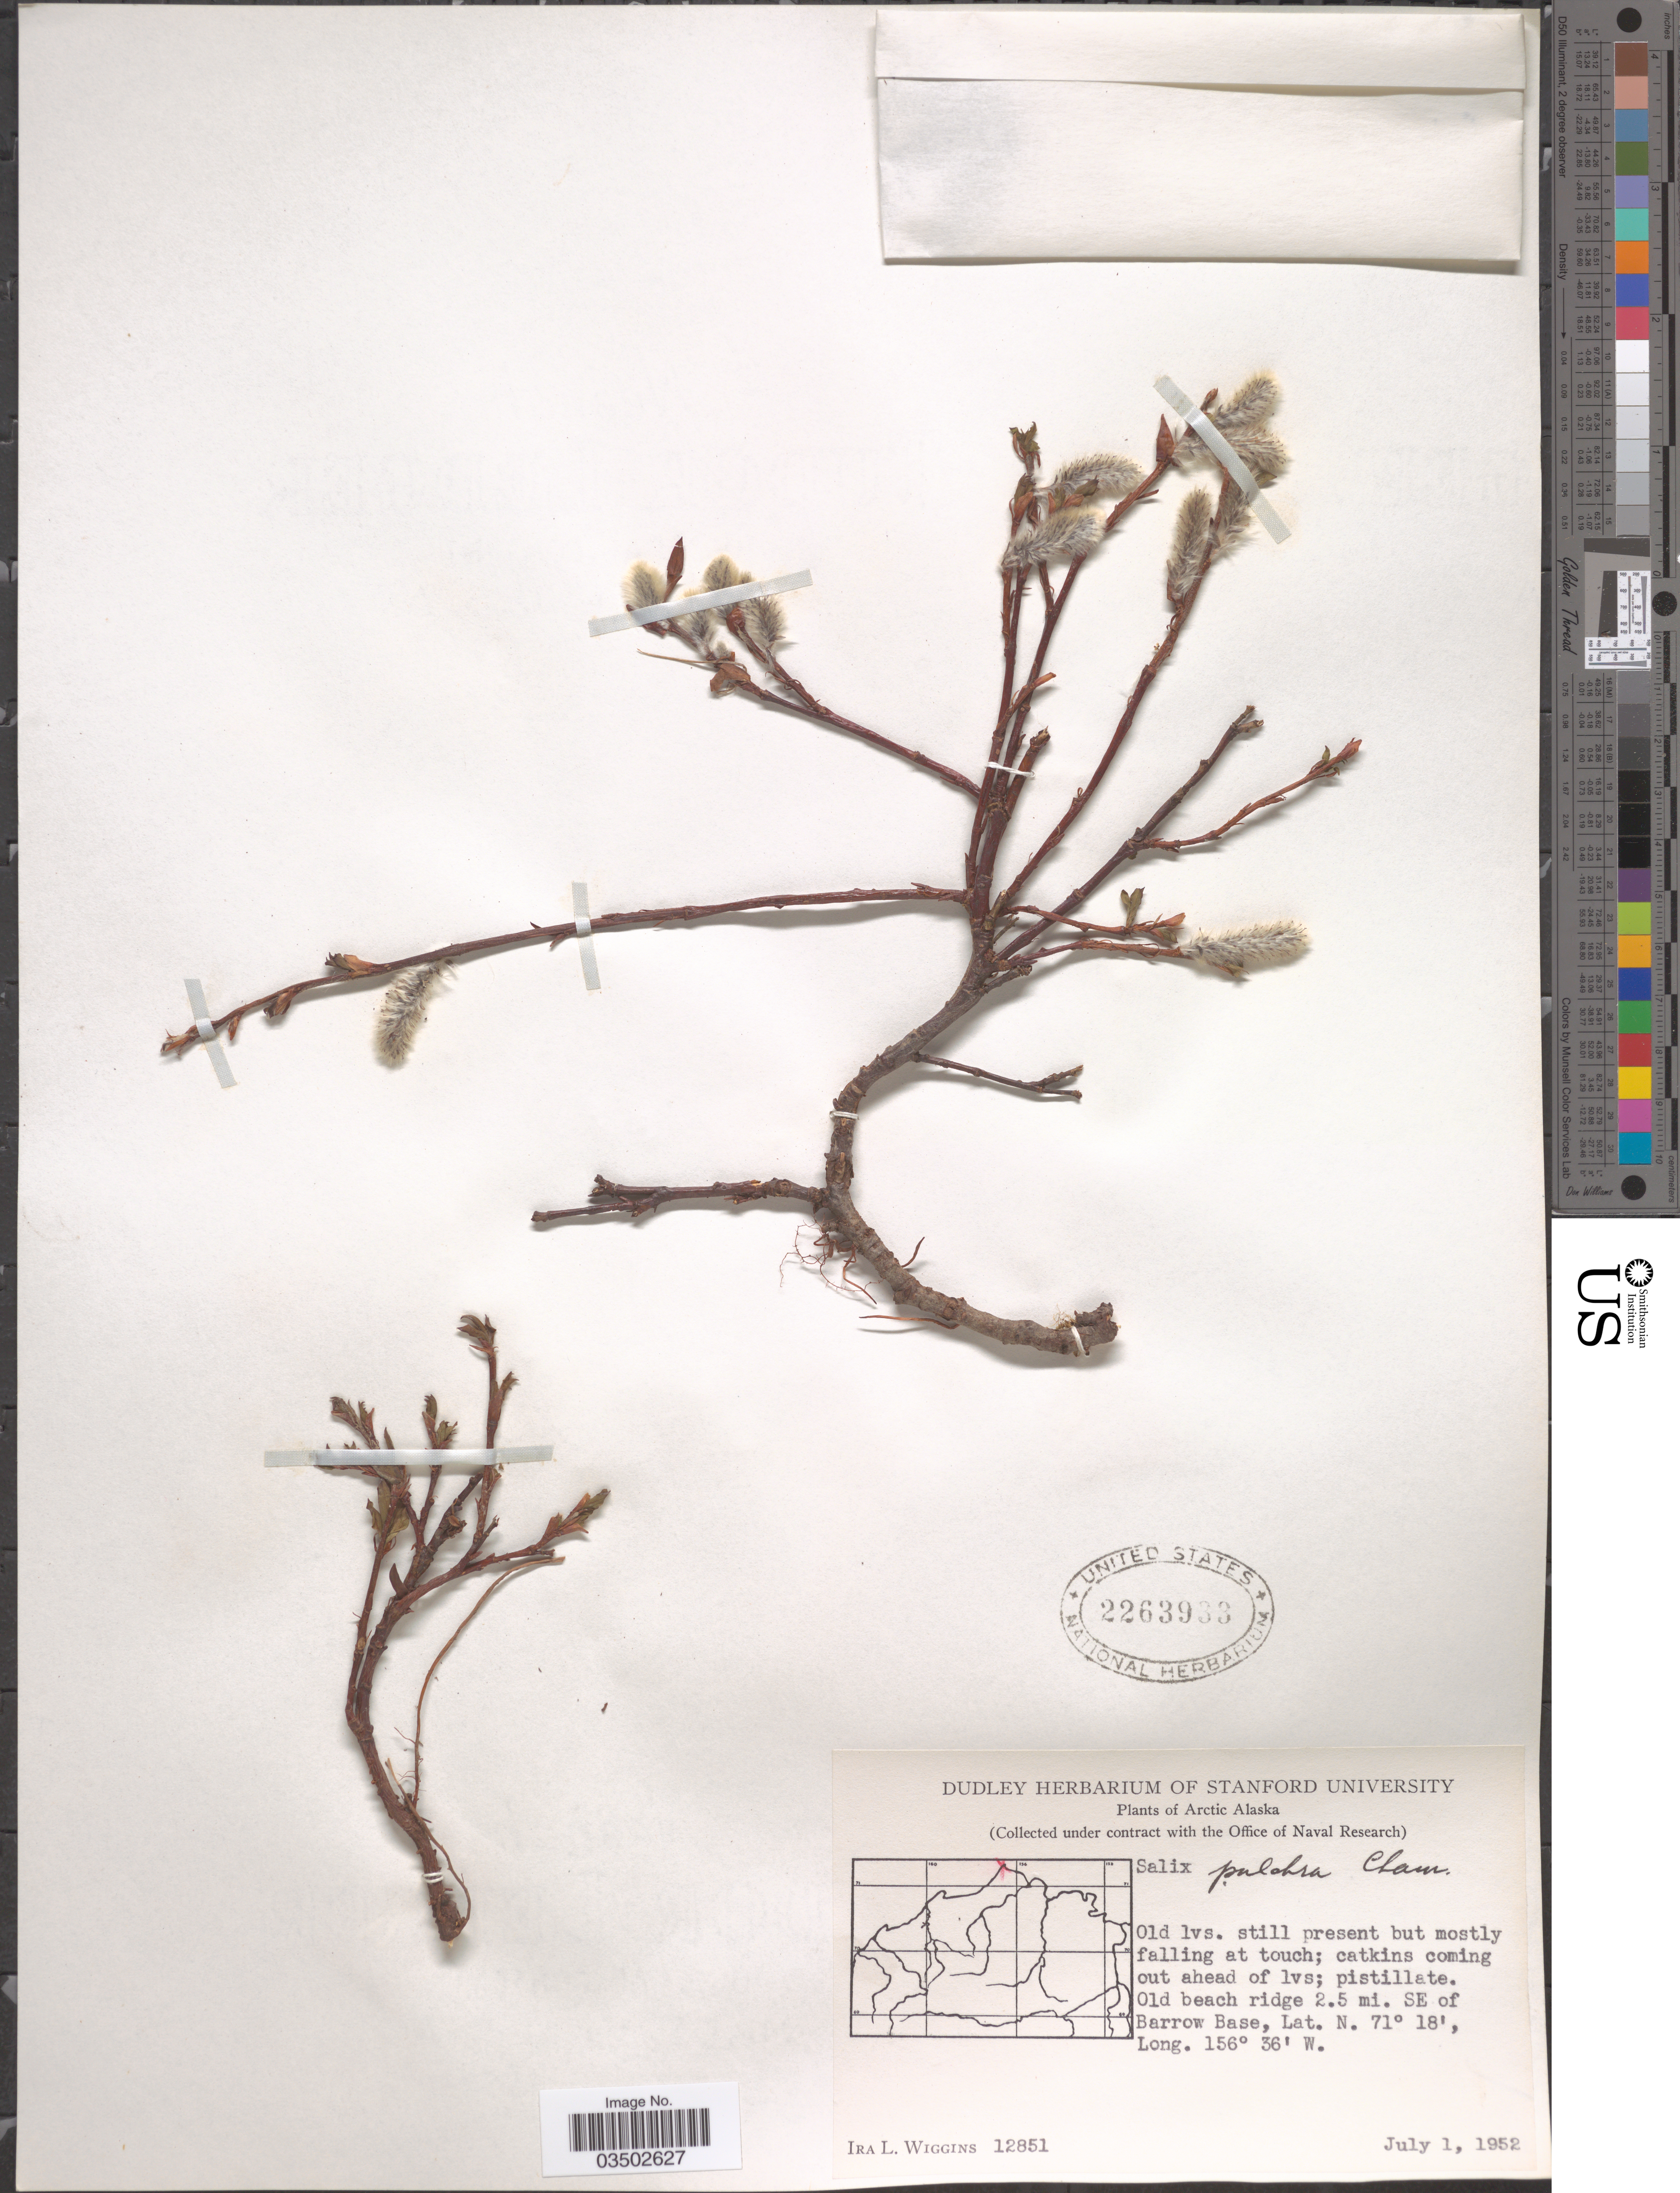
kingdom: Plantae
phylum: Tracheophyta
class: Magnoliopsida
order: Malpighiales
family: Salicaceae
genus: Salix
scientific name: Salix pulchra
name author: Cham.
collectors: I. L. Wiggins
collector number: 12851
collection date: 1952-07-01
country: United States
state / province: Alaska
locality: Arctic Alaska. Old beach ridge 2.5 mi. SE of Barrow Base.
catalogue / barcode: US 2263933